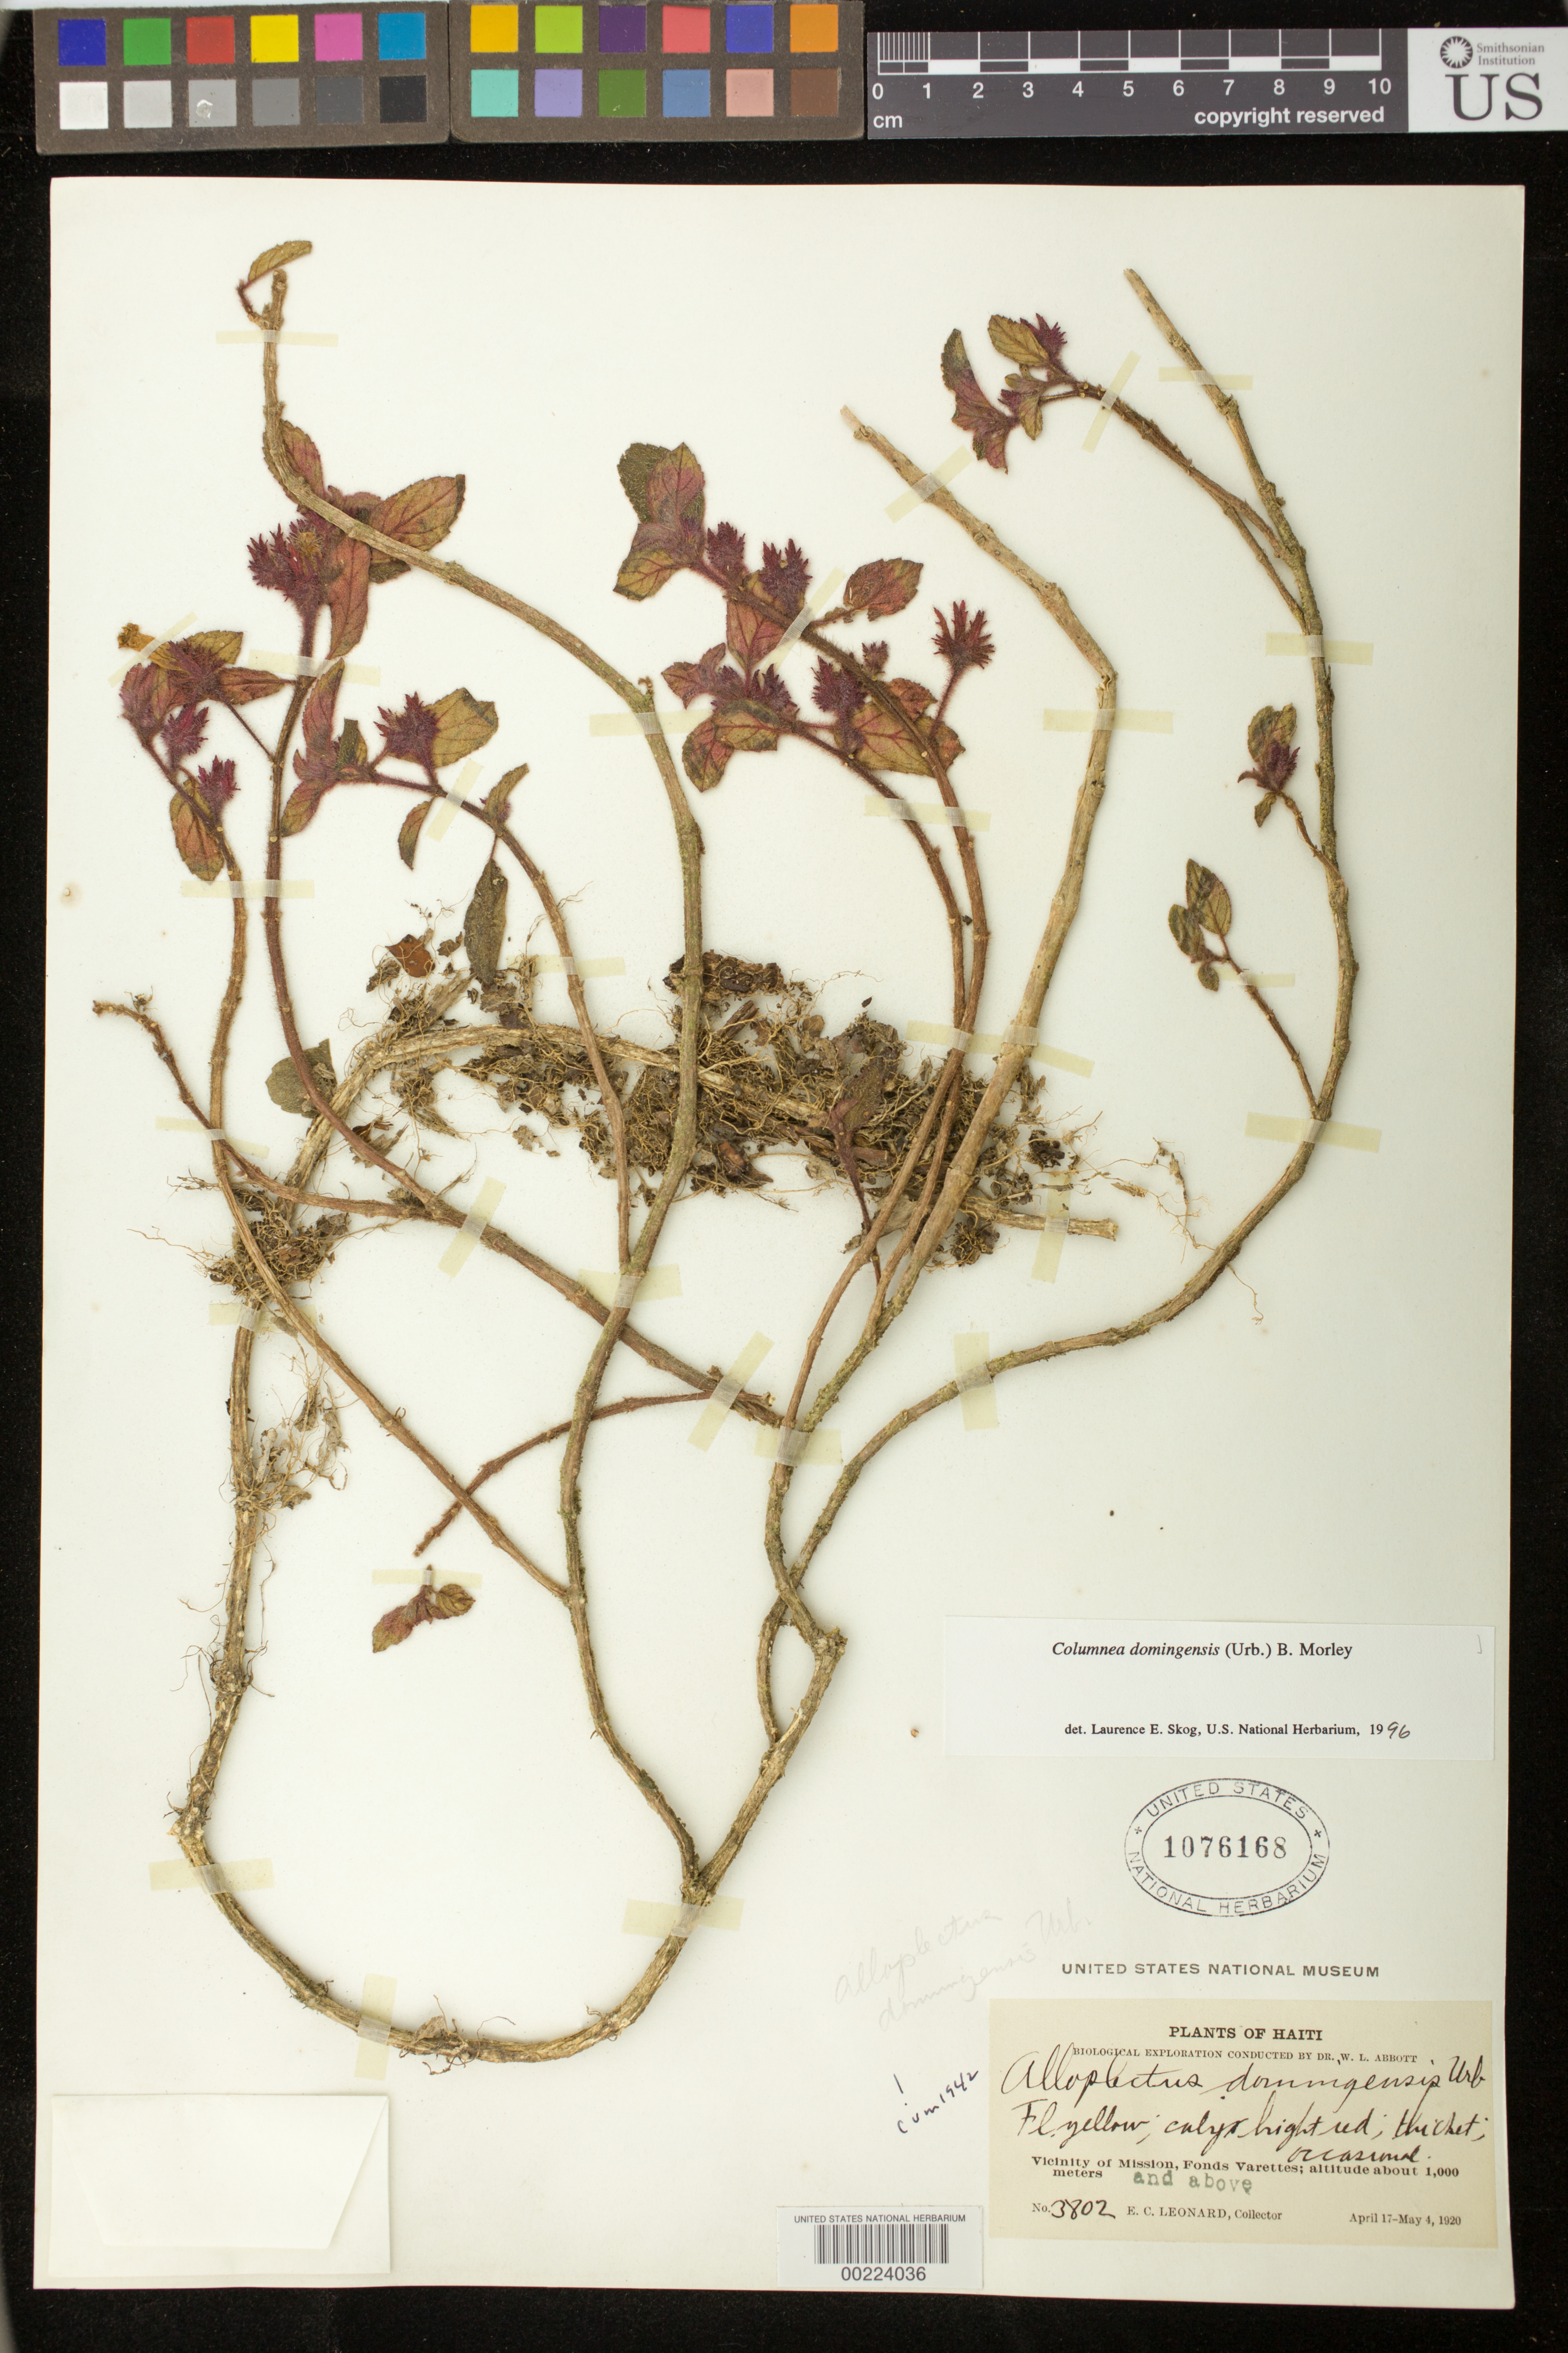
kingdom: Plantae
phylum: Tracheophyta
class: Magnoliopsida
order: Lamiales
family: Gesneriaceae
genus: Columnea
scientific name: Columnea domingensis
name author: (Urb.) B.D. Morley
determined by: Skog, Laurence E.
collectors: E. C. Leonard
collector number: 3802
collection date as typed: Apr-May 1920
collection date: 1920-04/1920-05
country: Haiti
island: Hispaniola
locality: Vicinity of Mission, Fonds Varettes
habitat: Thicket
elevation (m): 1000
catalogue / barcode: US 1076168